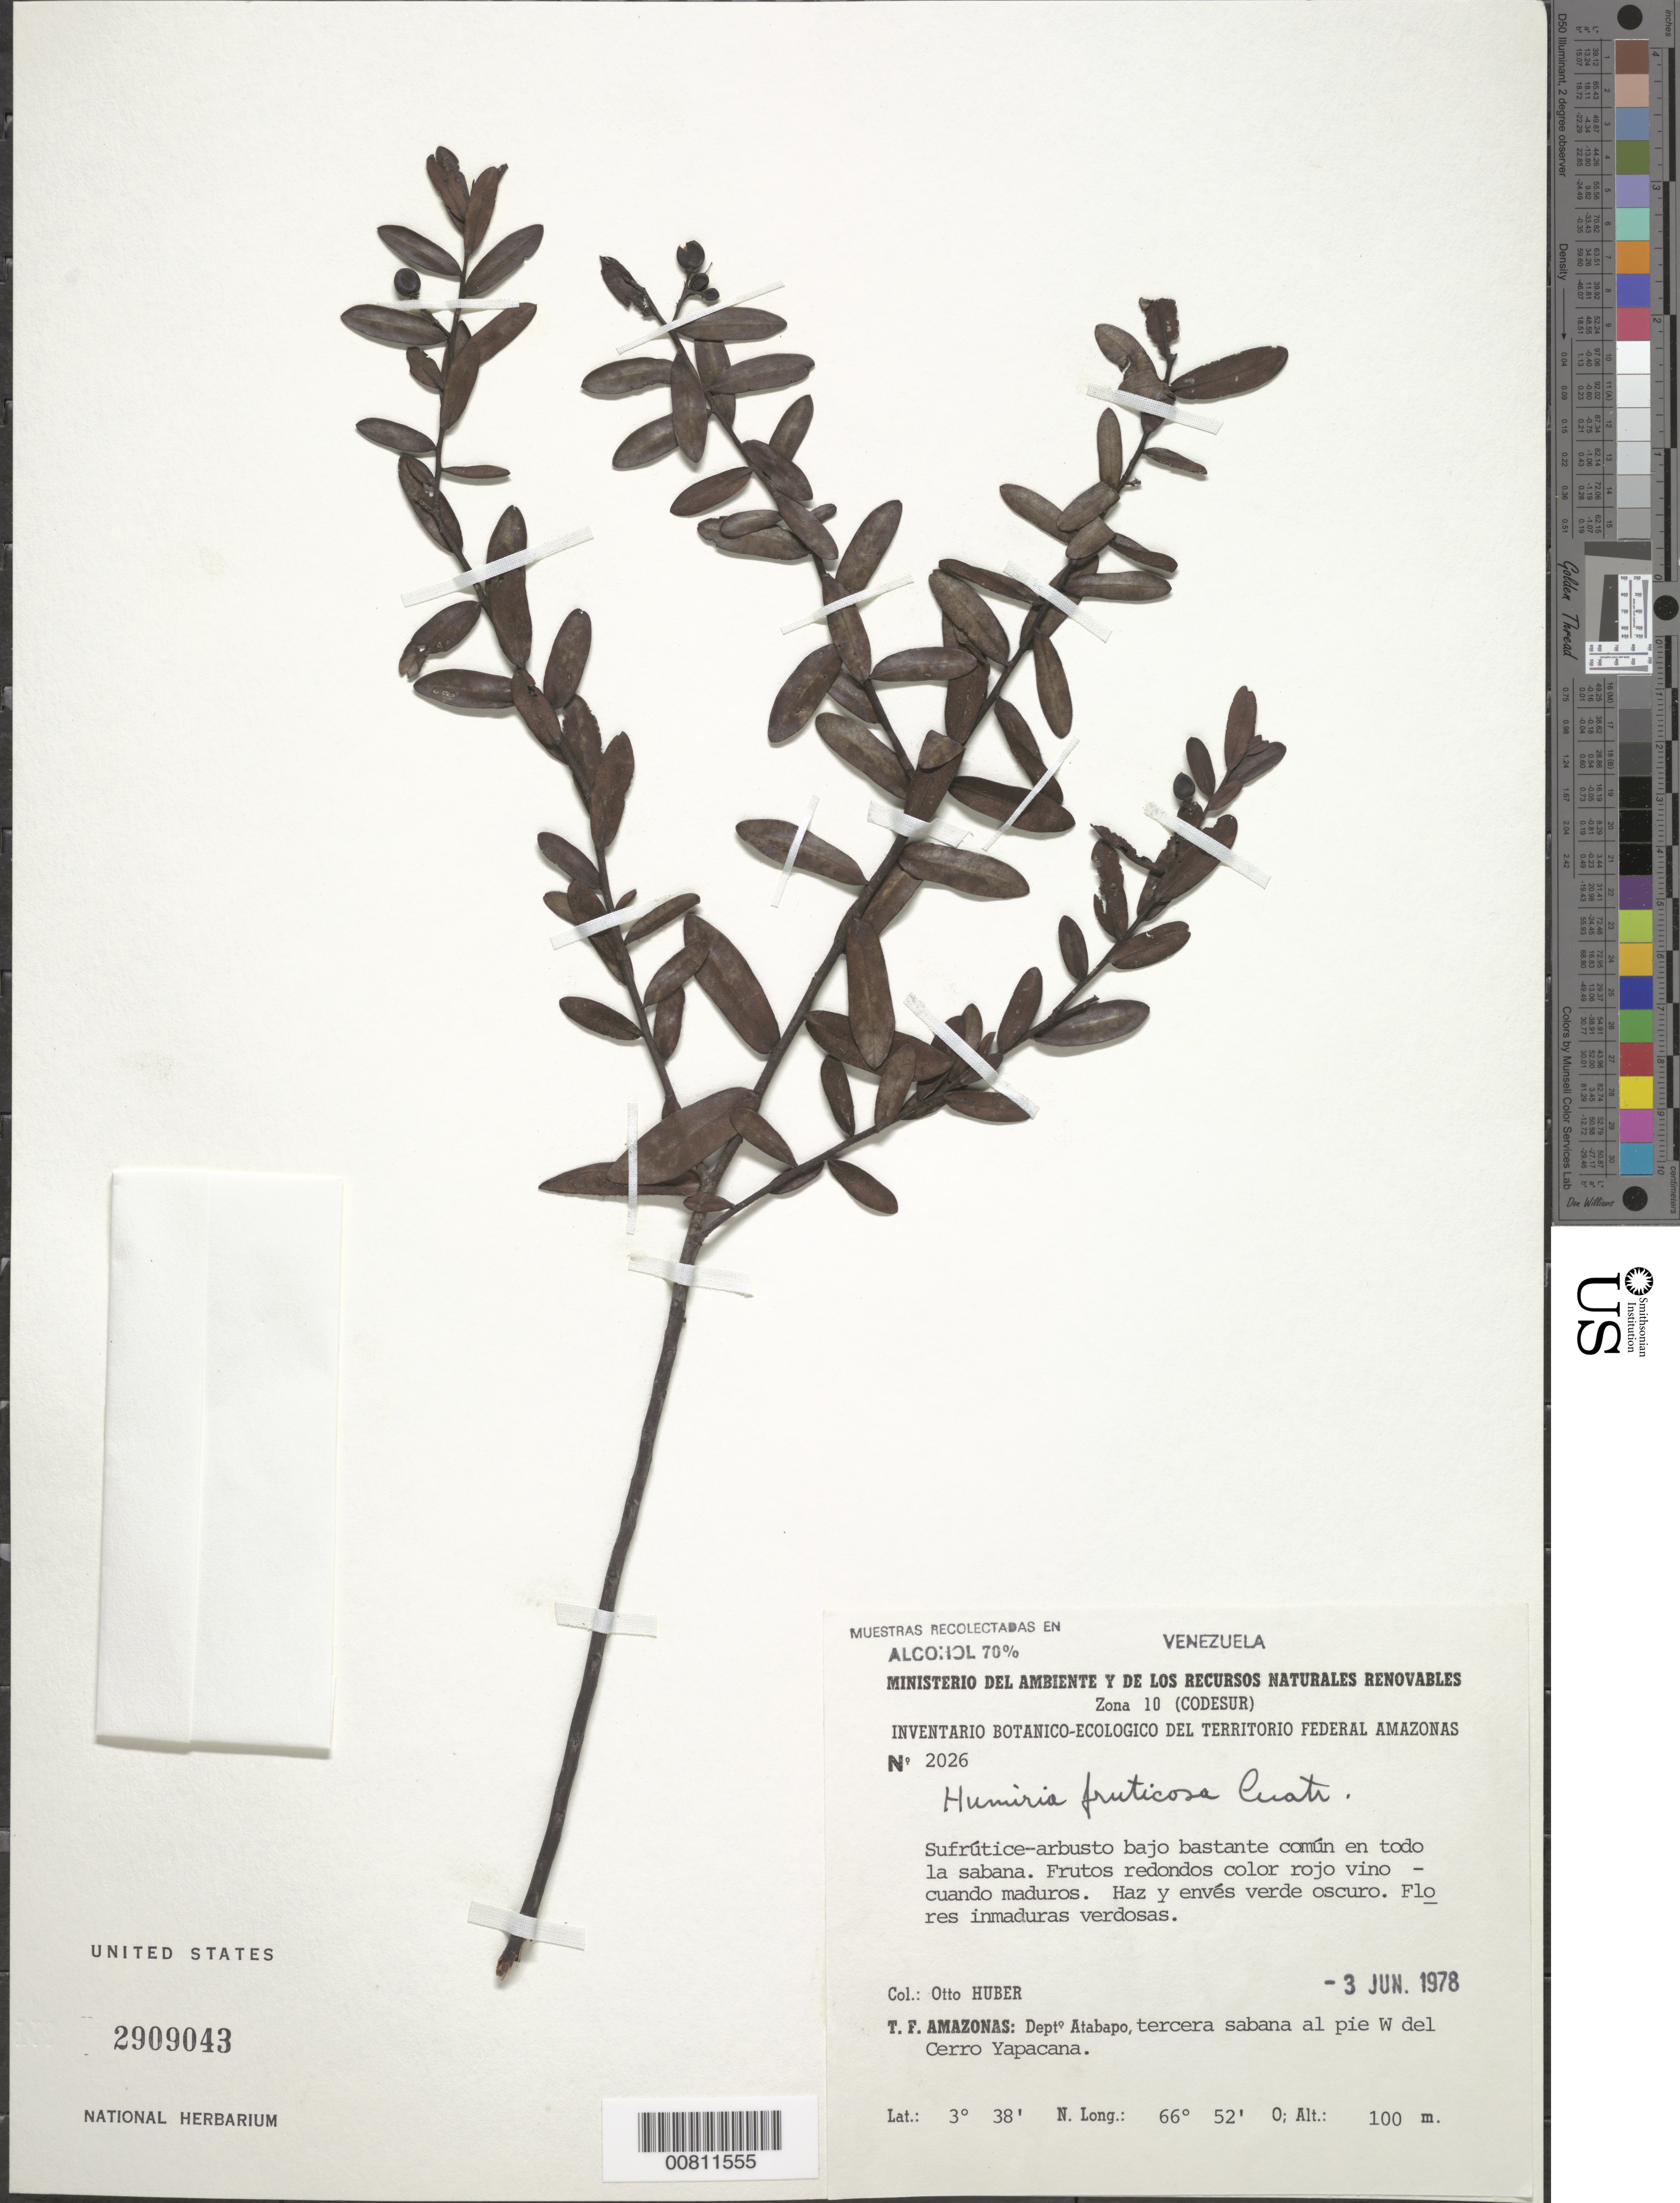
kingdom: Plantae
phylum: Tracheophyta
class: Magnoliopsida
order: Malpighiales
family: Humiriaceae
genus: Humiria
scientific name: Humiria fruticosa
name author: Cuatrec.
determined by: Cuatrecasas, J.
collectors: O. Huber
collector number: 2026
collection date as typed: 3-Jun-78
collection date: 1978-06-03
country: Venezuela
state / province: Amazonas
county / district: Atabapo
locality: Cerro Yapacána, W del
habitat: Sabana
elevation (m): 100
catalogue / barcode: US 2909043